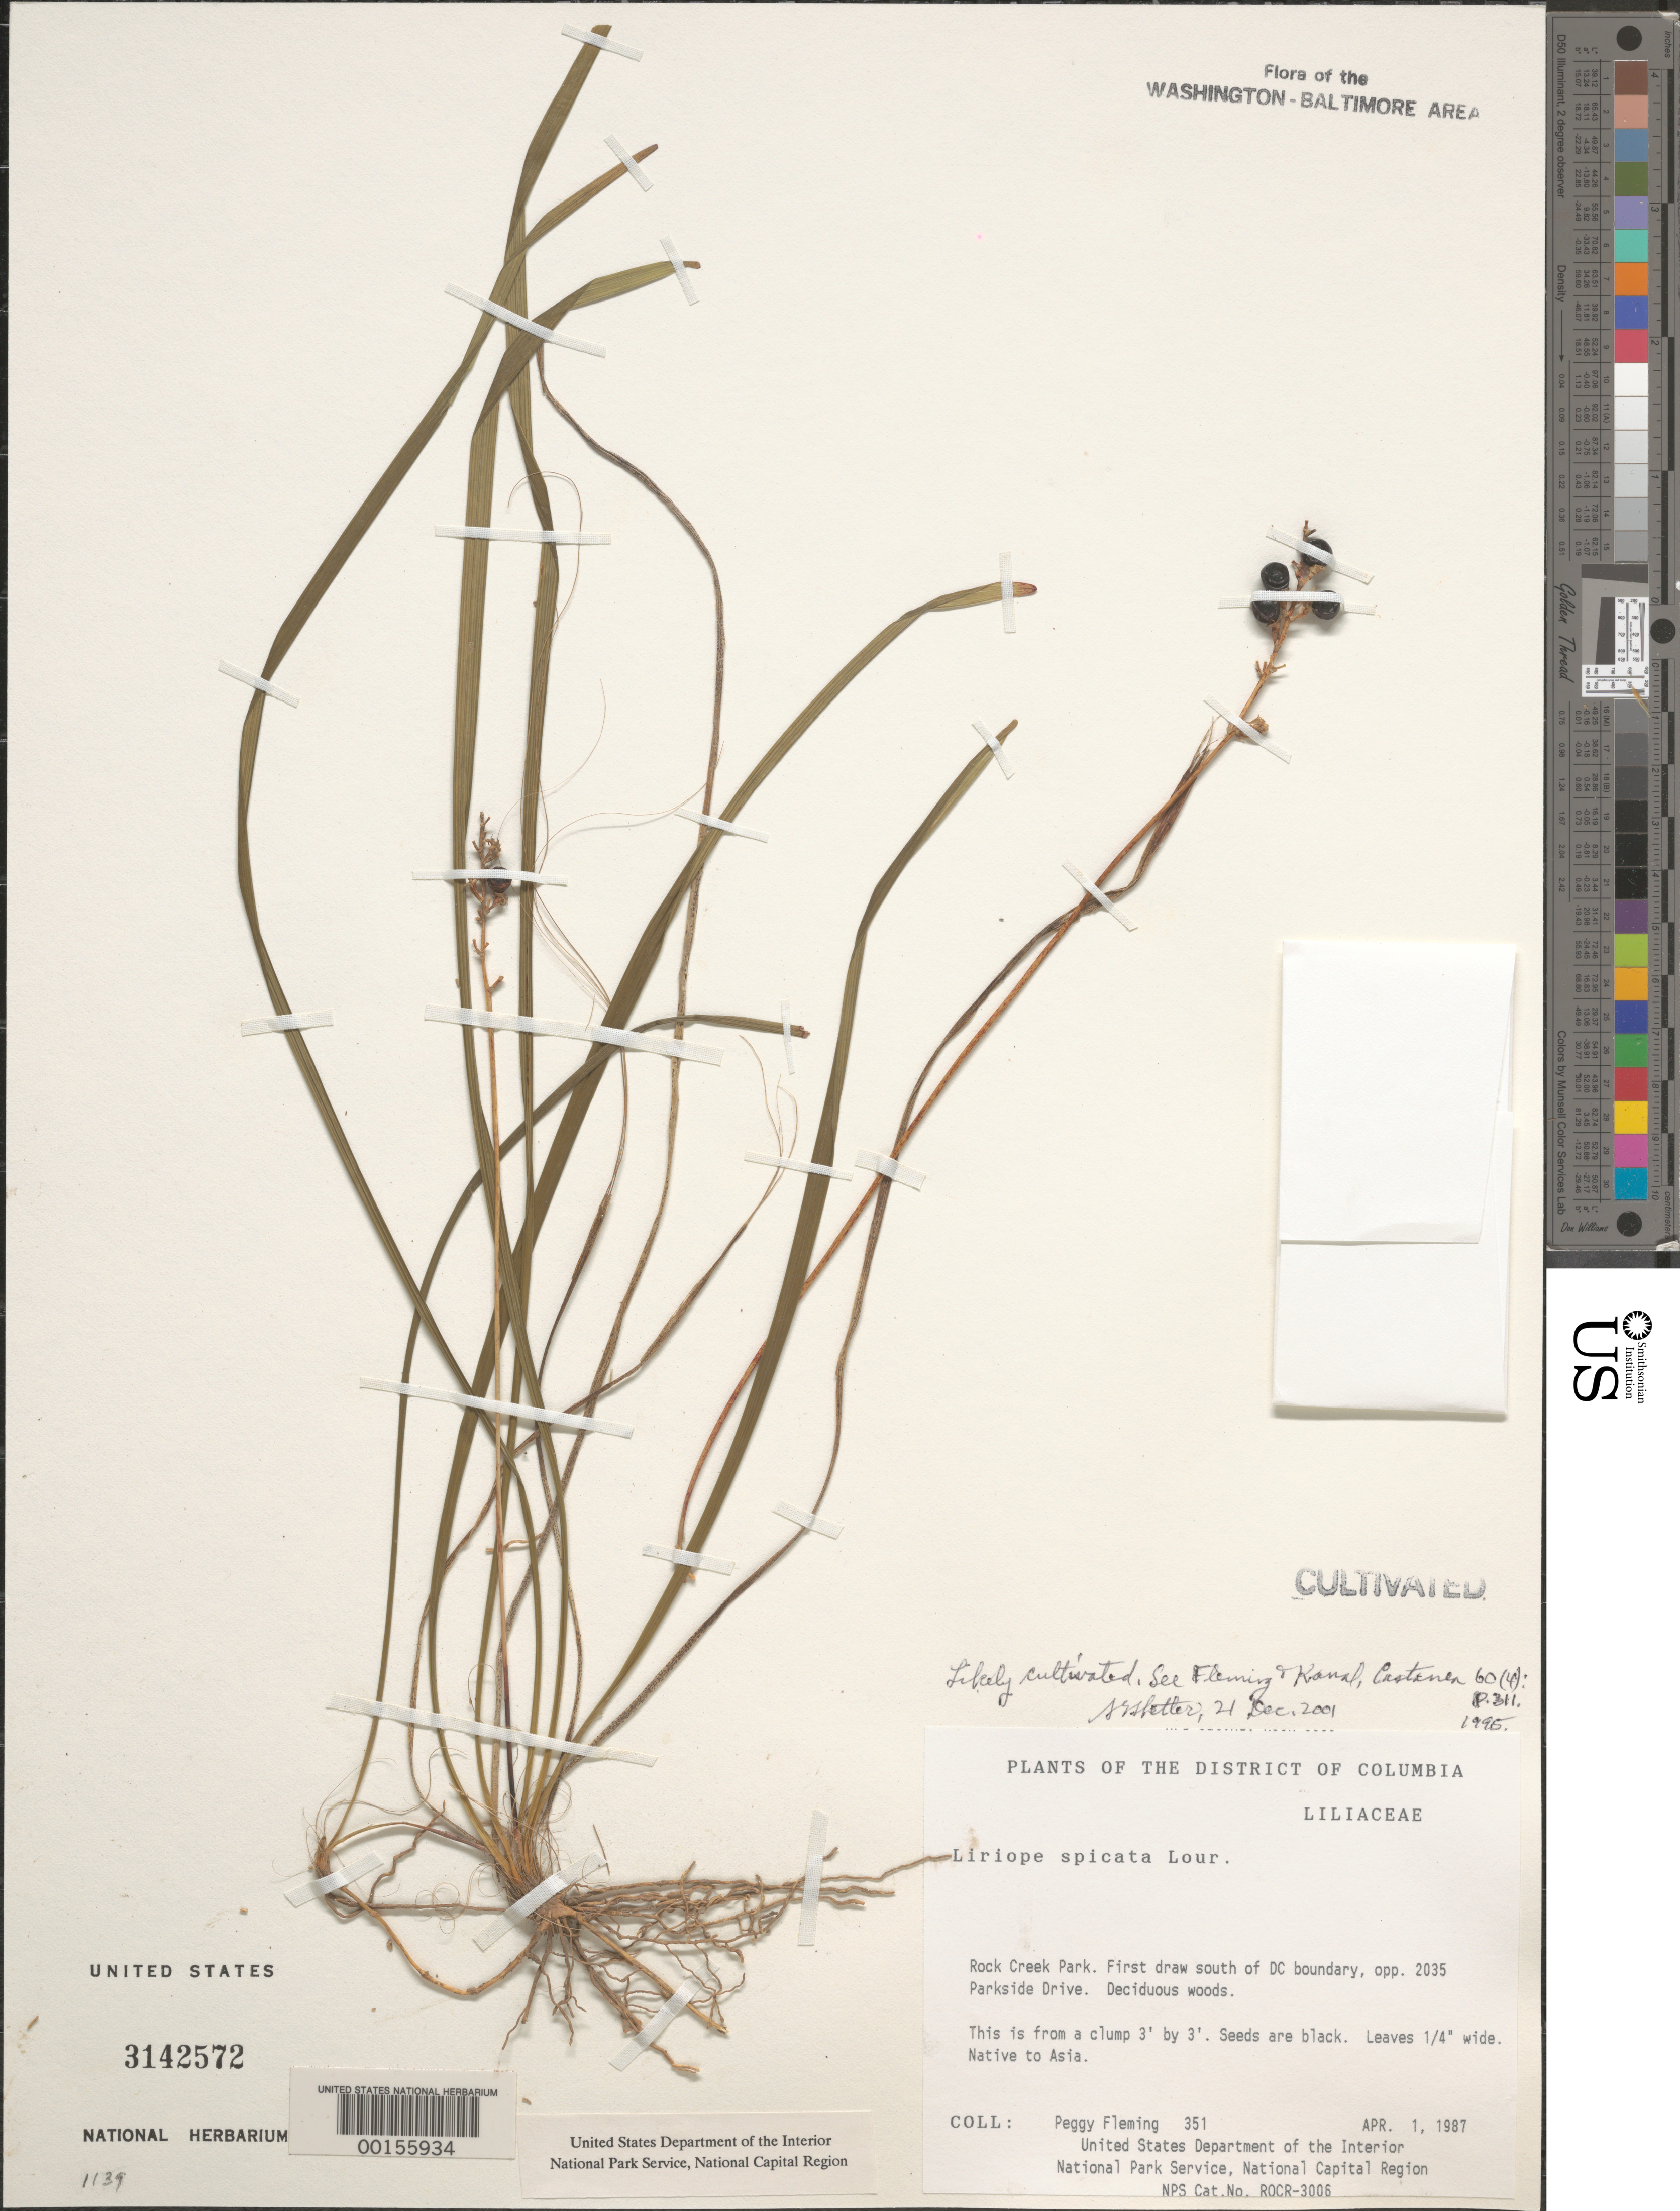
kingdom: Plantae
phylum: Tracheophyta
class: Liliopsida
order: Asparagales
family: Asparagaceae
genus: Liriope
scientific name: Liriope spicata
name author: Lour.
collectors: P. Fleming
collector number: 351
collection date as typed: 01 Apr 1987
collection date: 1987-04-01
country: United States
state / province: District of Columbia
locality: Rock Creek Park Rock Creek Park and vicinity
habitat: Diciduous woods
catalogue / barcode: US 3142572